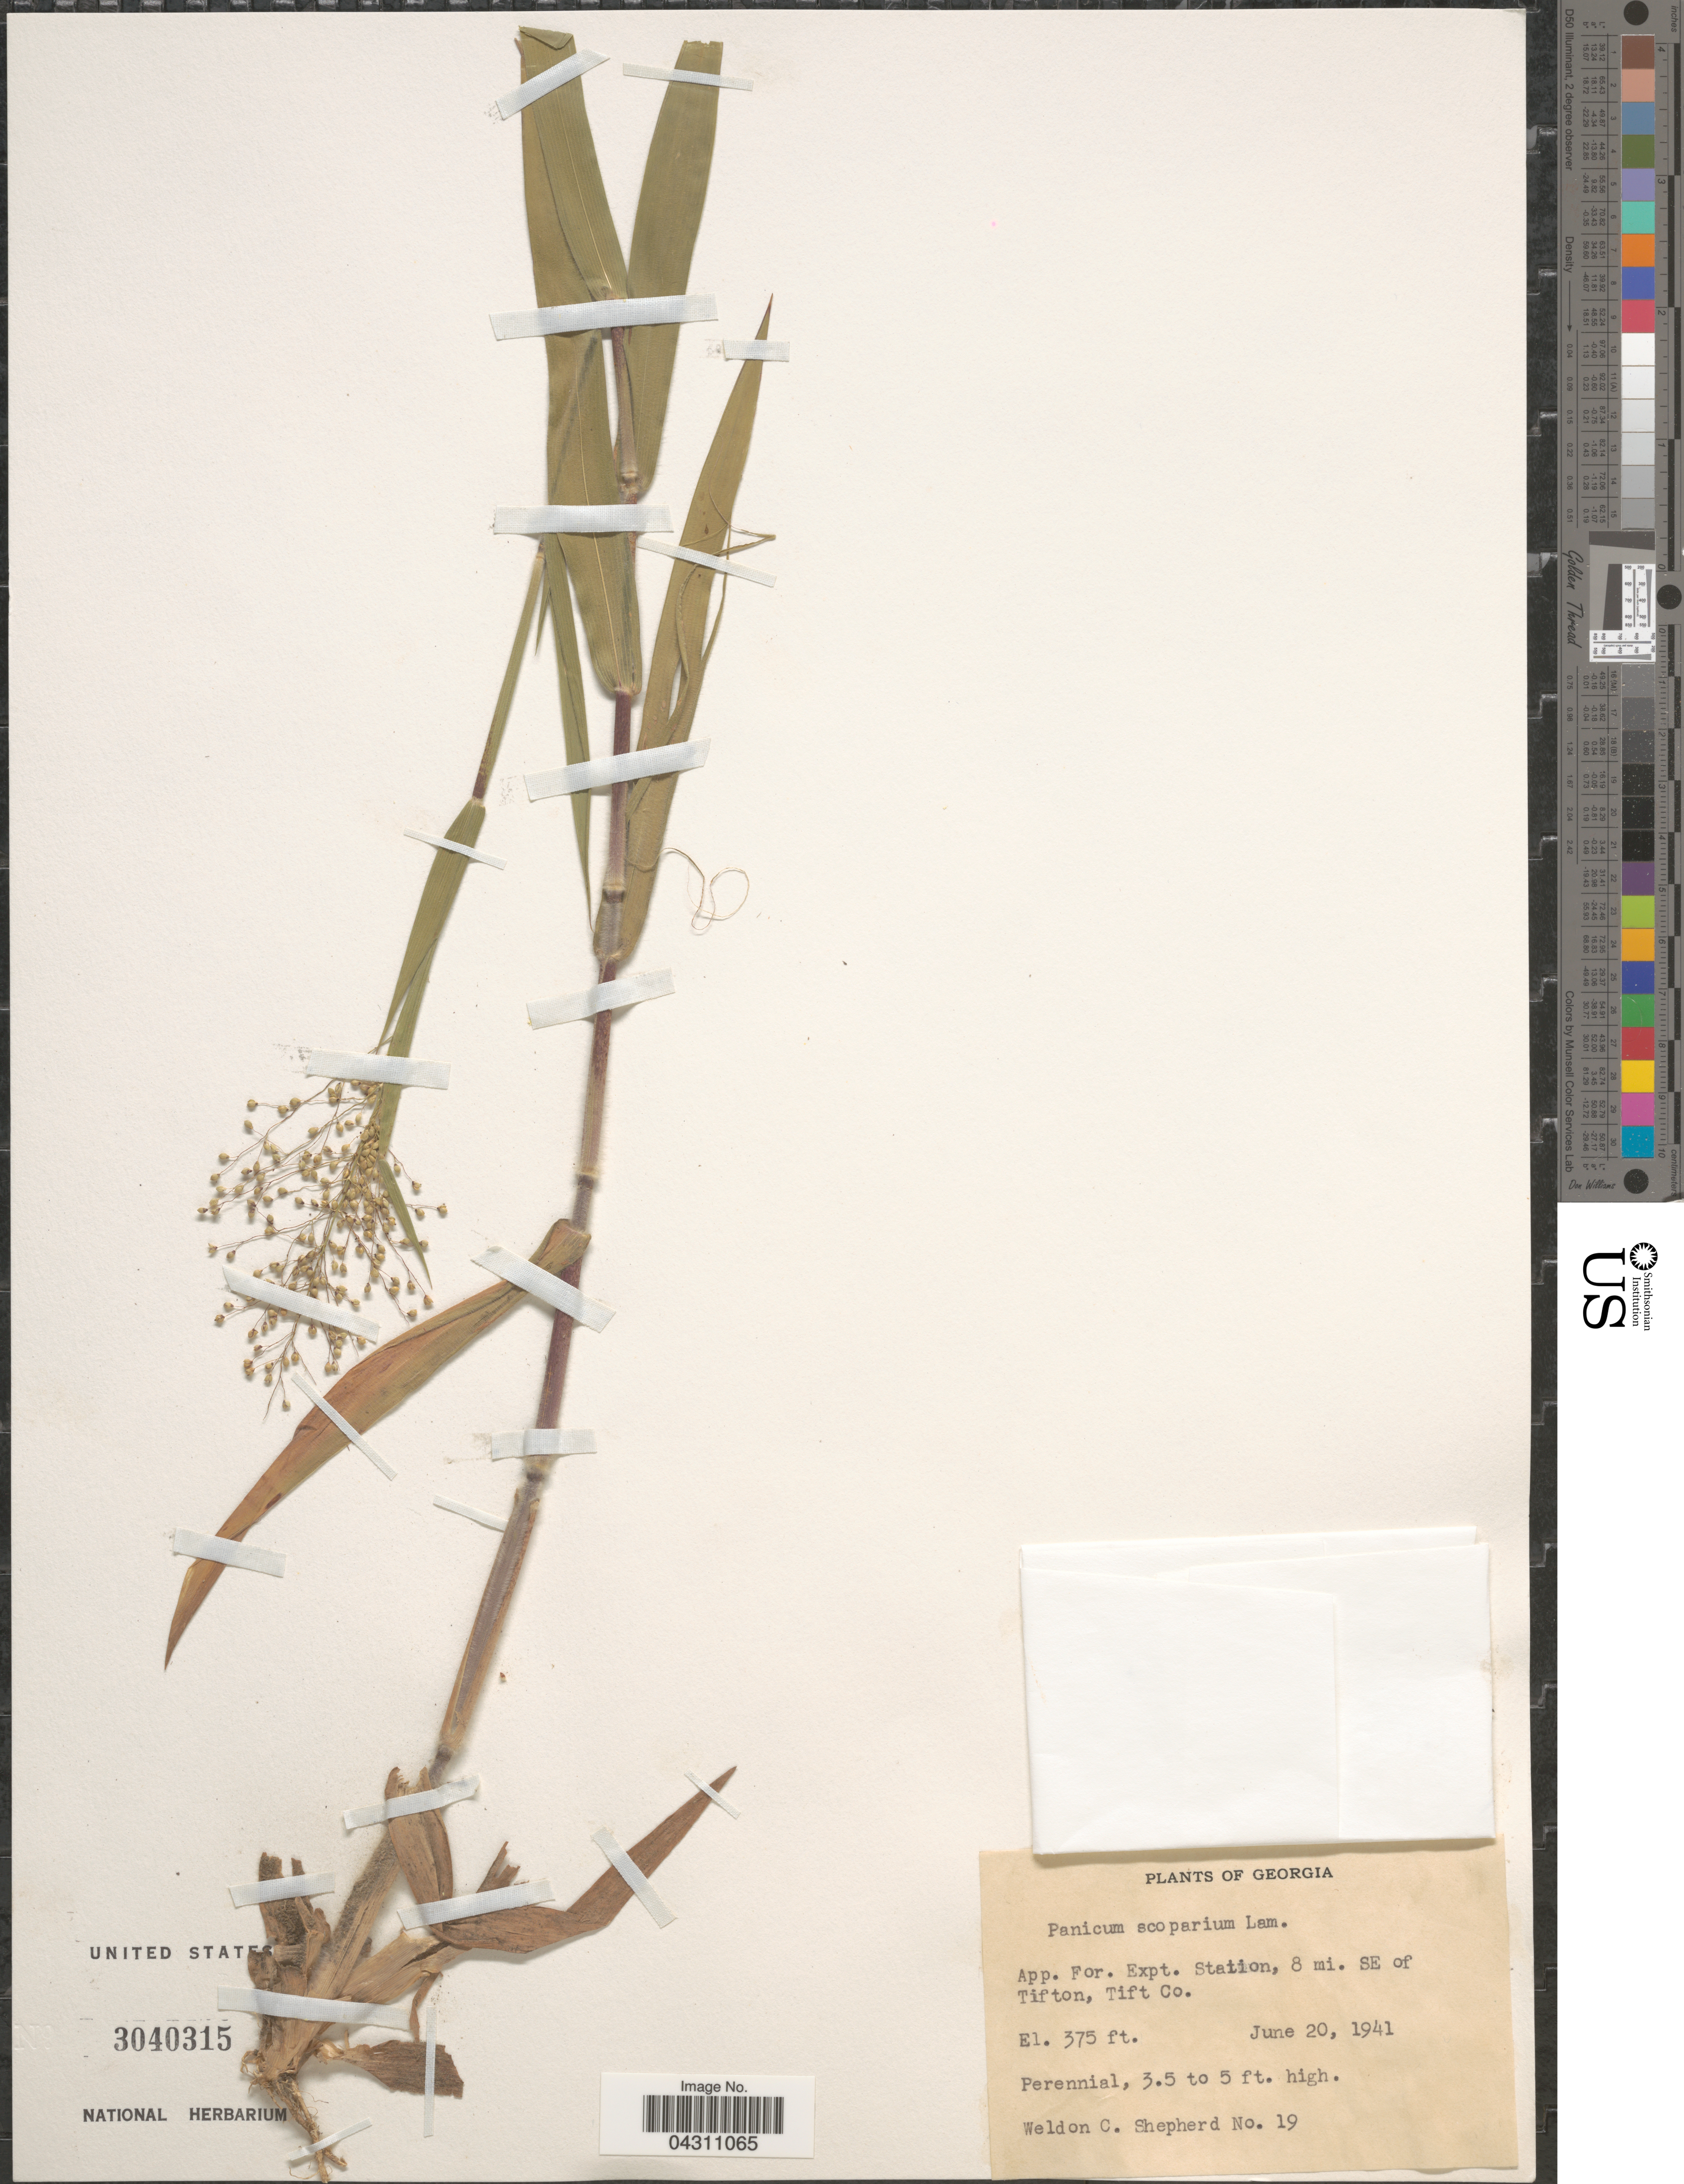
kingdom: Plantae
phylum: Tracheophyta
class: Liliopsida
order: Poales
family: Poaceae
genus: Dichanthelium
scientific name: Dichanthelium scoparium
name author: (Lam.) Gould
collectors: W. Shepherd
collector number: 19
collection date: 1941-06-20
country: United States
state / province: Georgia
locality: App. For. Expt. Station, 8 mi. SE of Tifton, Tift Co.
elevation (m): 114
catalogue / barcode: US 3040315